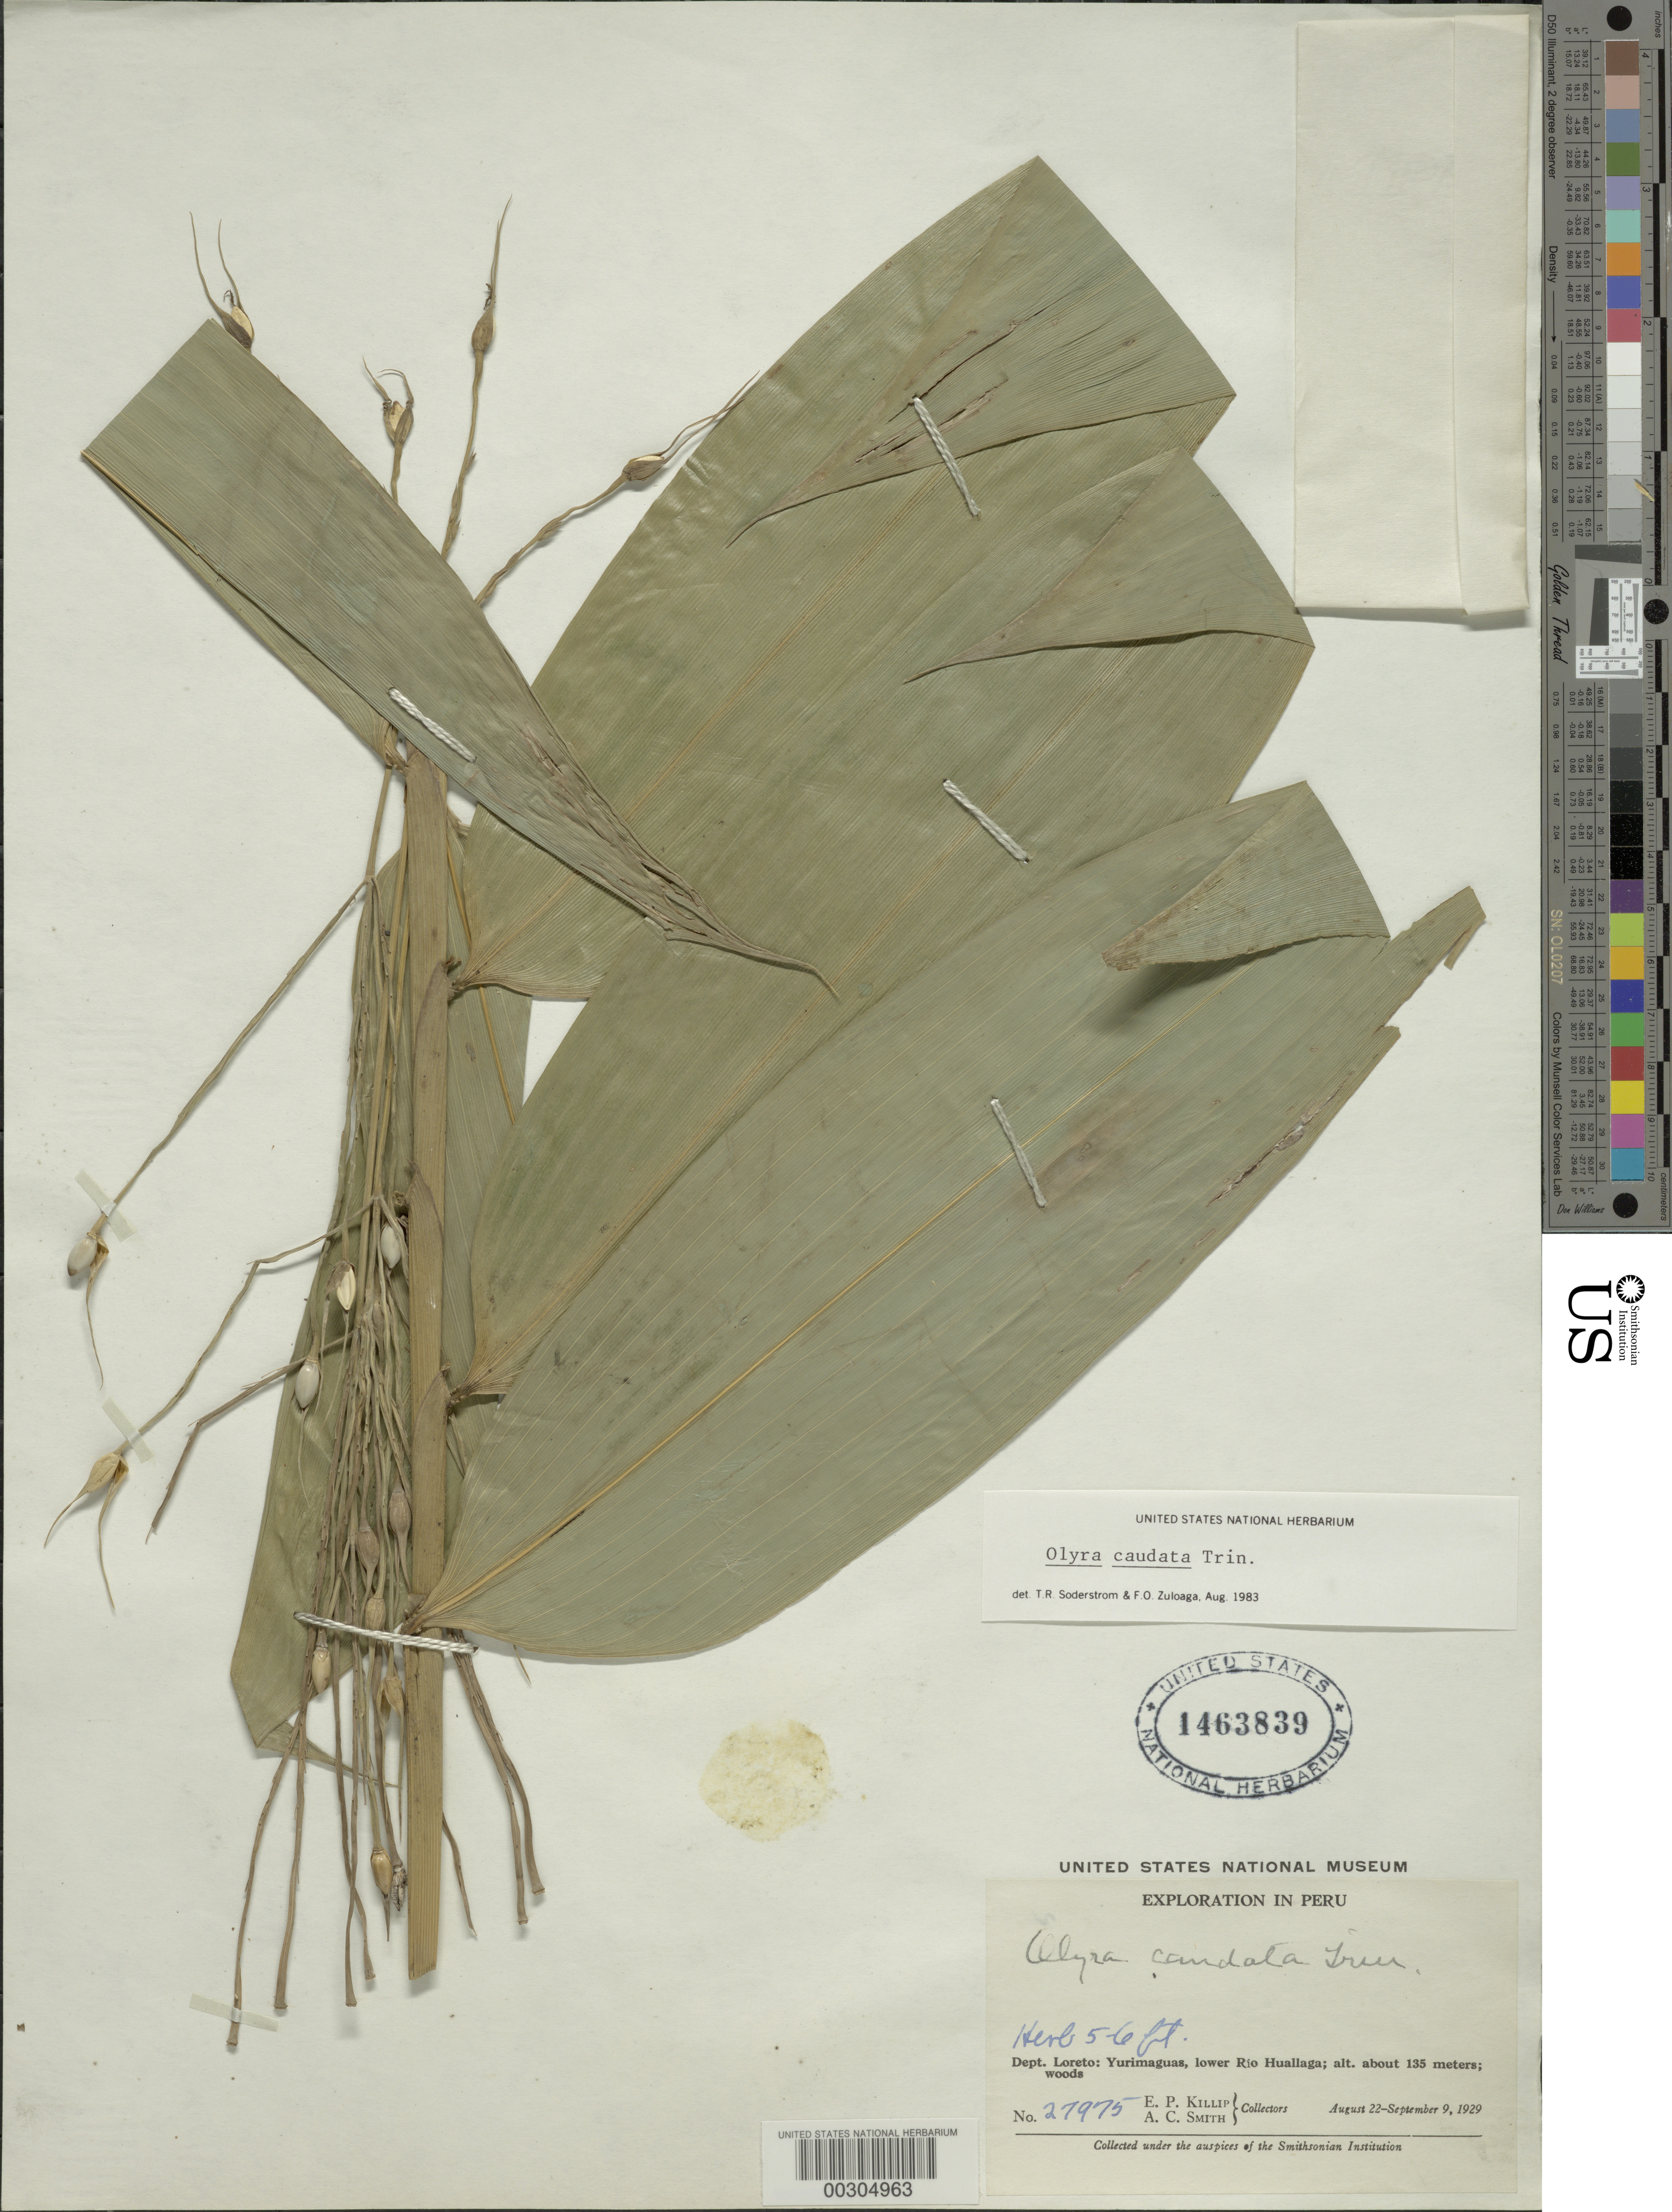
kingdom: Plantae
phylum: Tracheophyta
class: Liliopsida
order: Poales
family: Poaceae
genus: Olyra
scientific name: Olyra caudata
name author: Trin.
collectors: E. P. Killip & A. C. Smith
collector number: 27975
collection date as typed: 22 Aug 1929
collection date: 1929-08-22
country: Peru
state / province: Loreto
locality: Yurimaguas, rio huallago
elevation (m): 135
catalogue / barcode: US 1463839